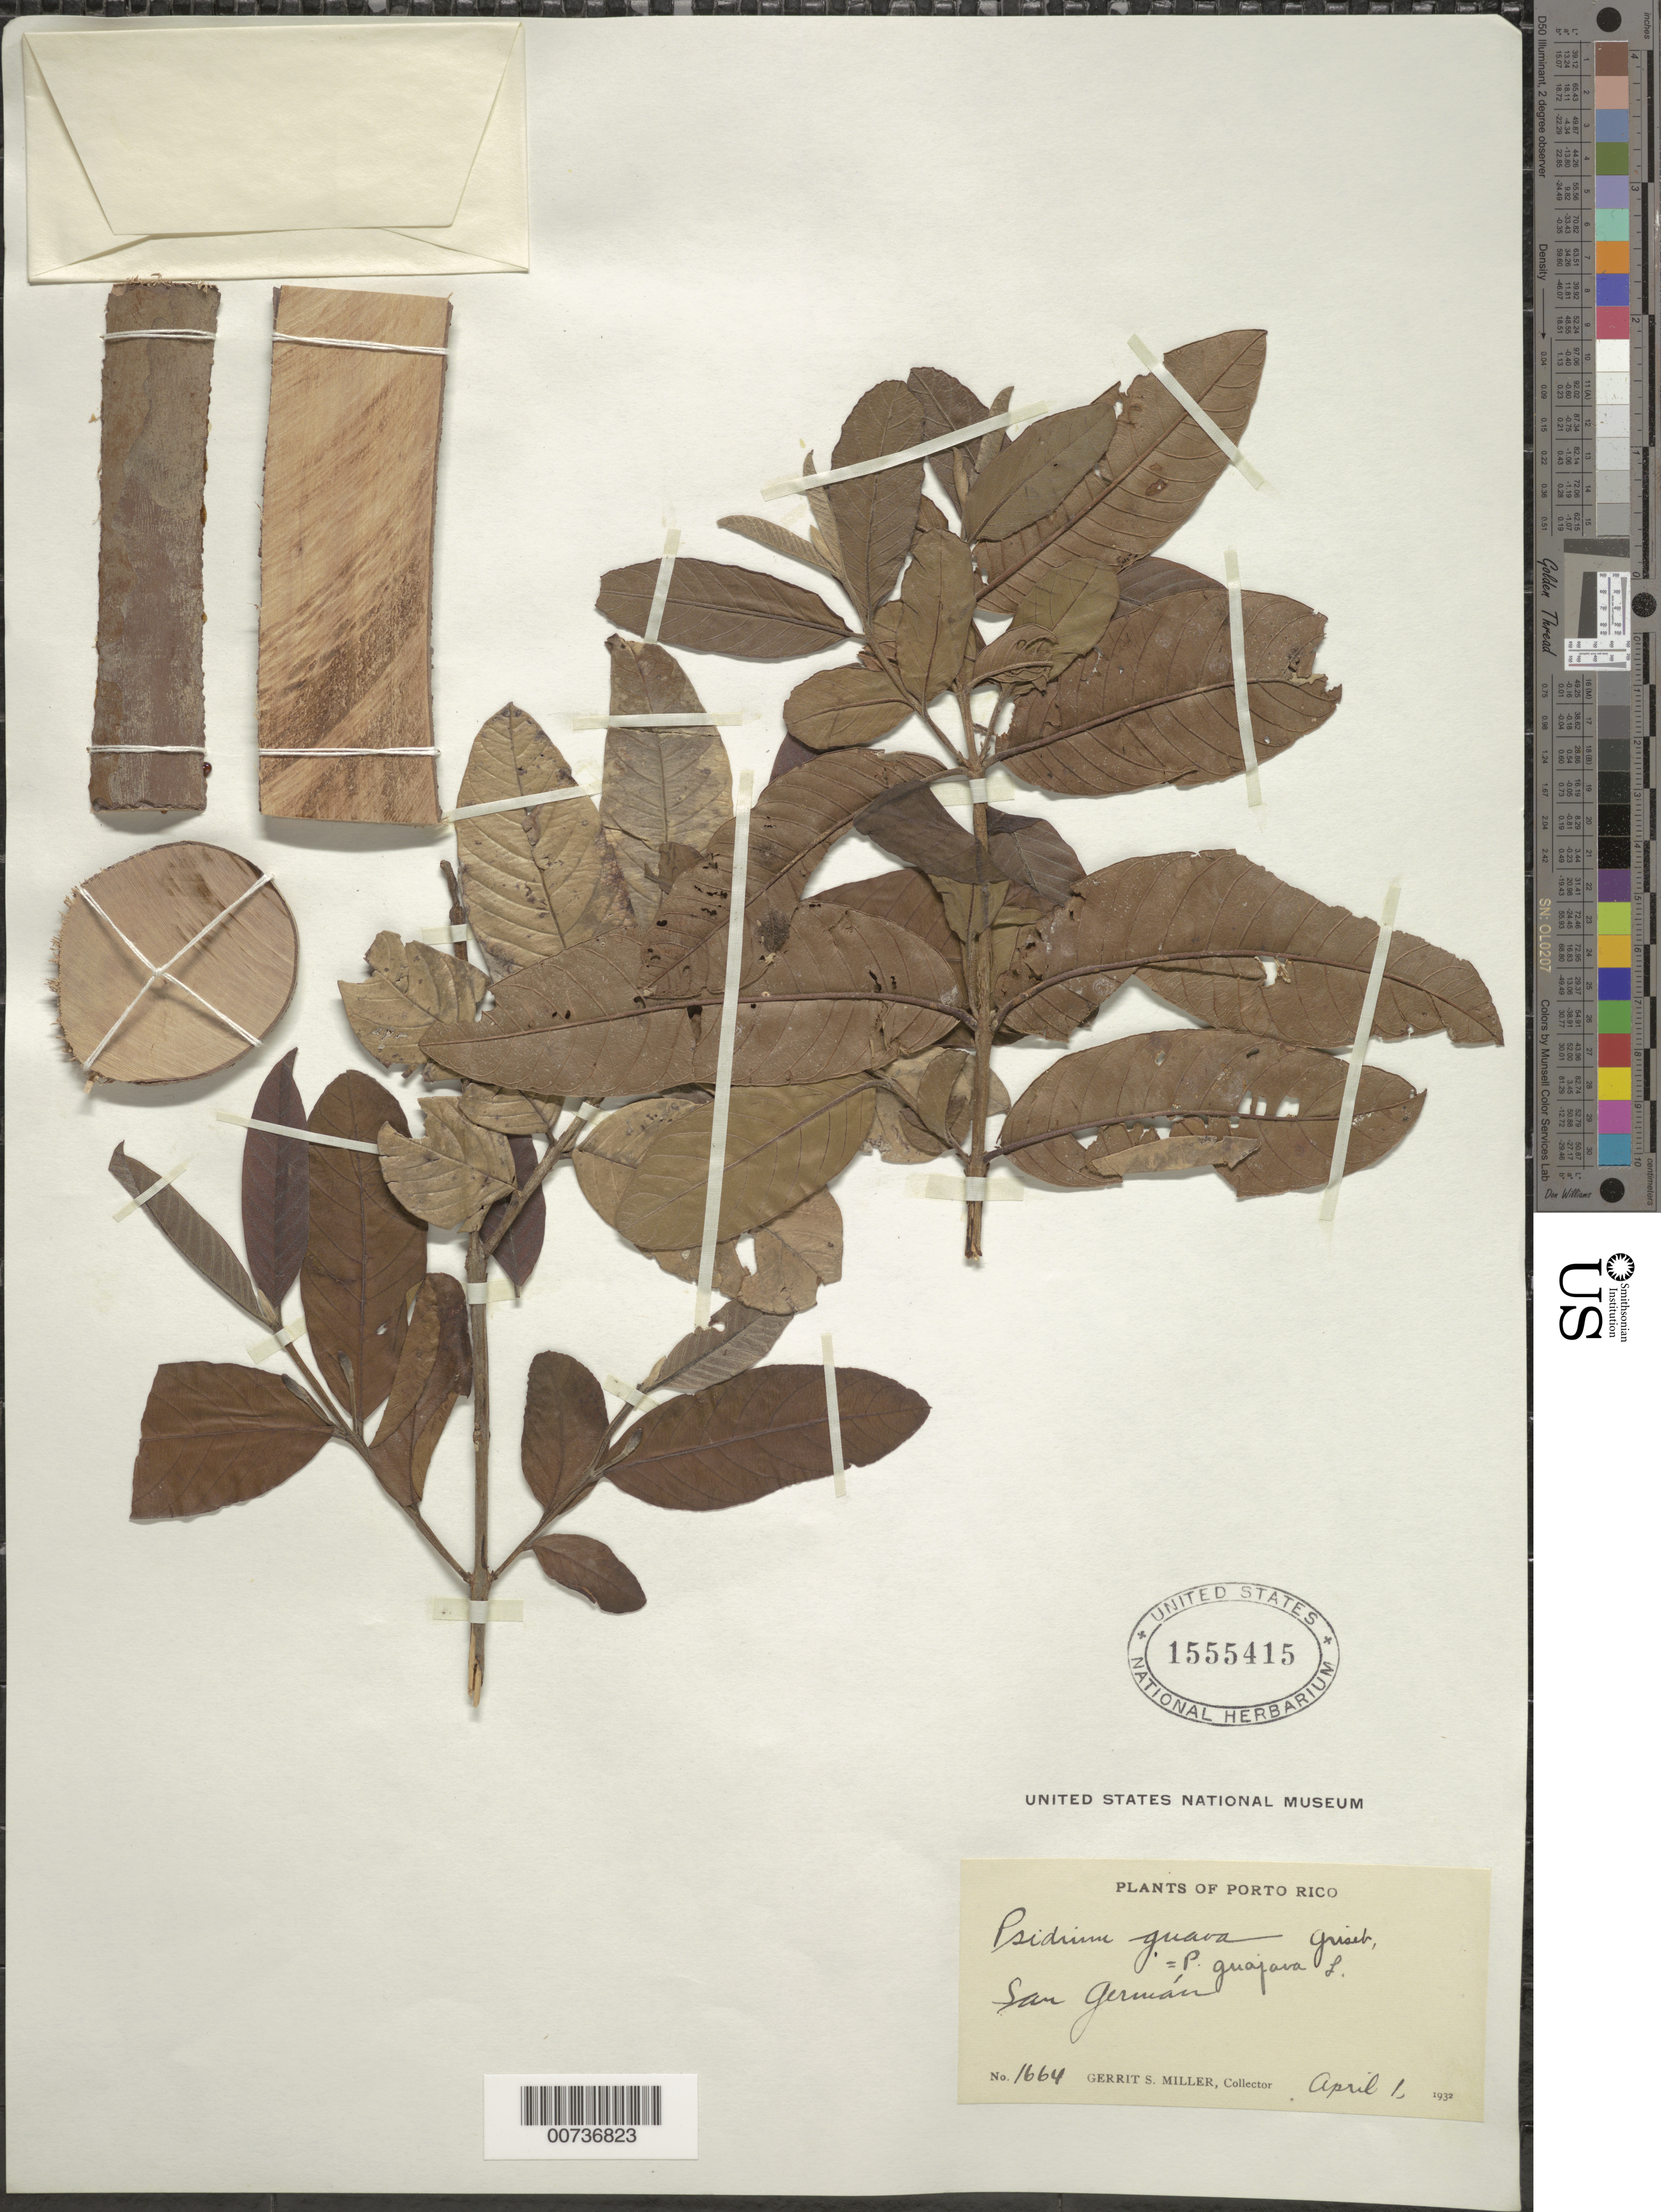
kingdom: Plantae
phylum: Tracheophyta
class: Magnoliopsida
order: Myrtales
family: Myrtaceae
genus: Psidium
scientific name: Psidium guajava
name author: L.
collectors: G. S. Miller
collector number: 1664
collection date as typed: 01 Apr 1932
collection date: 1932-04-01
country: Puerto Rico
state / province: San Germán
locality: San Germán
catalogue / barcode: US 1555415